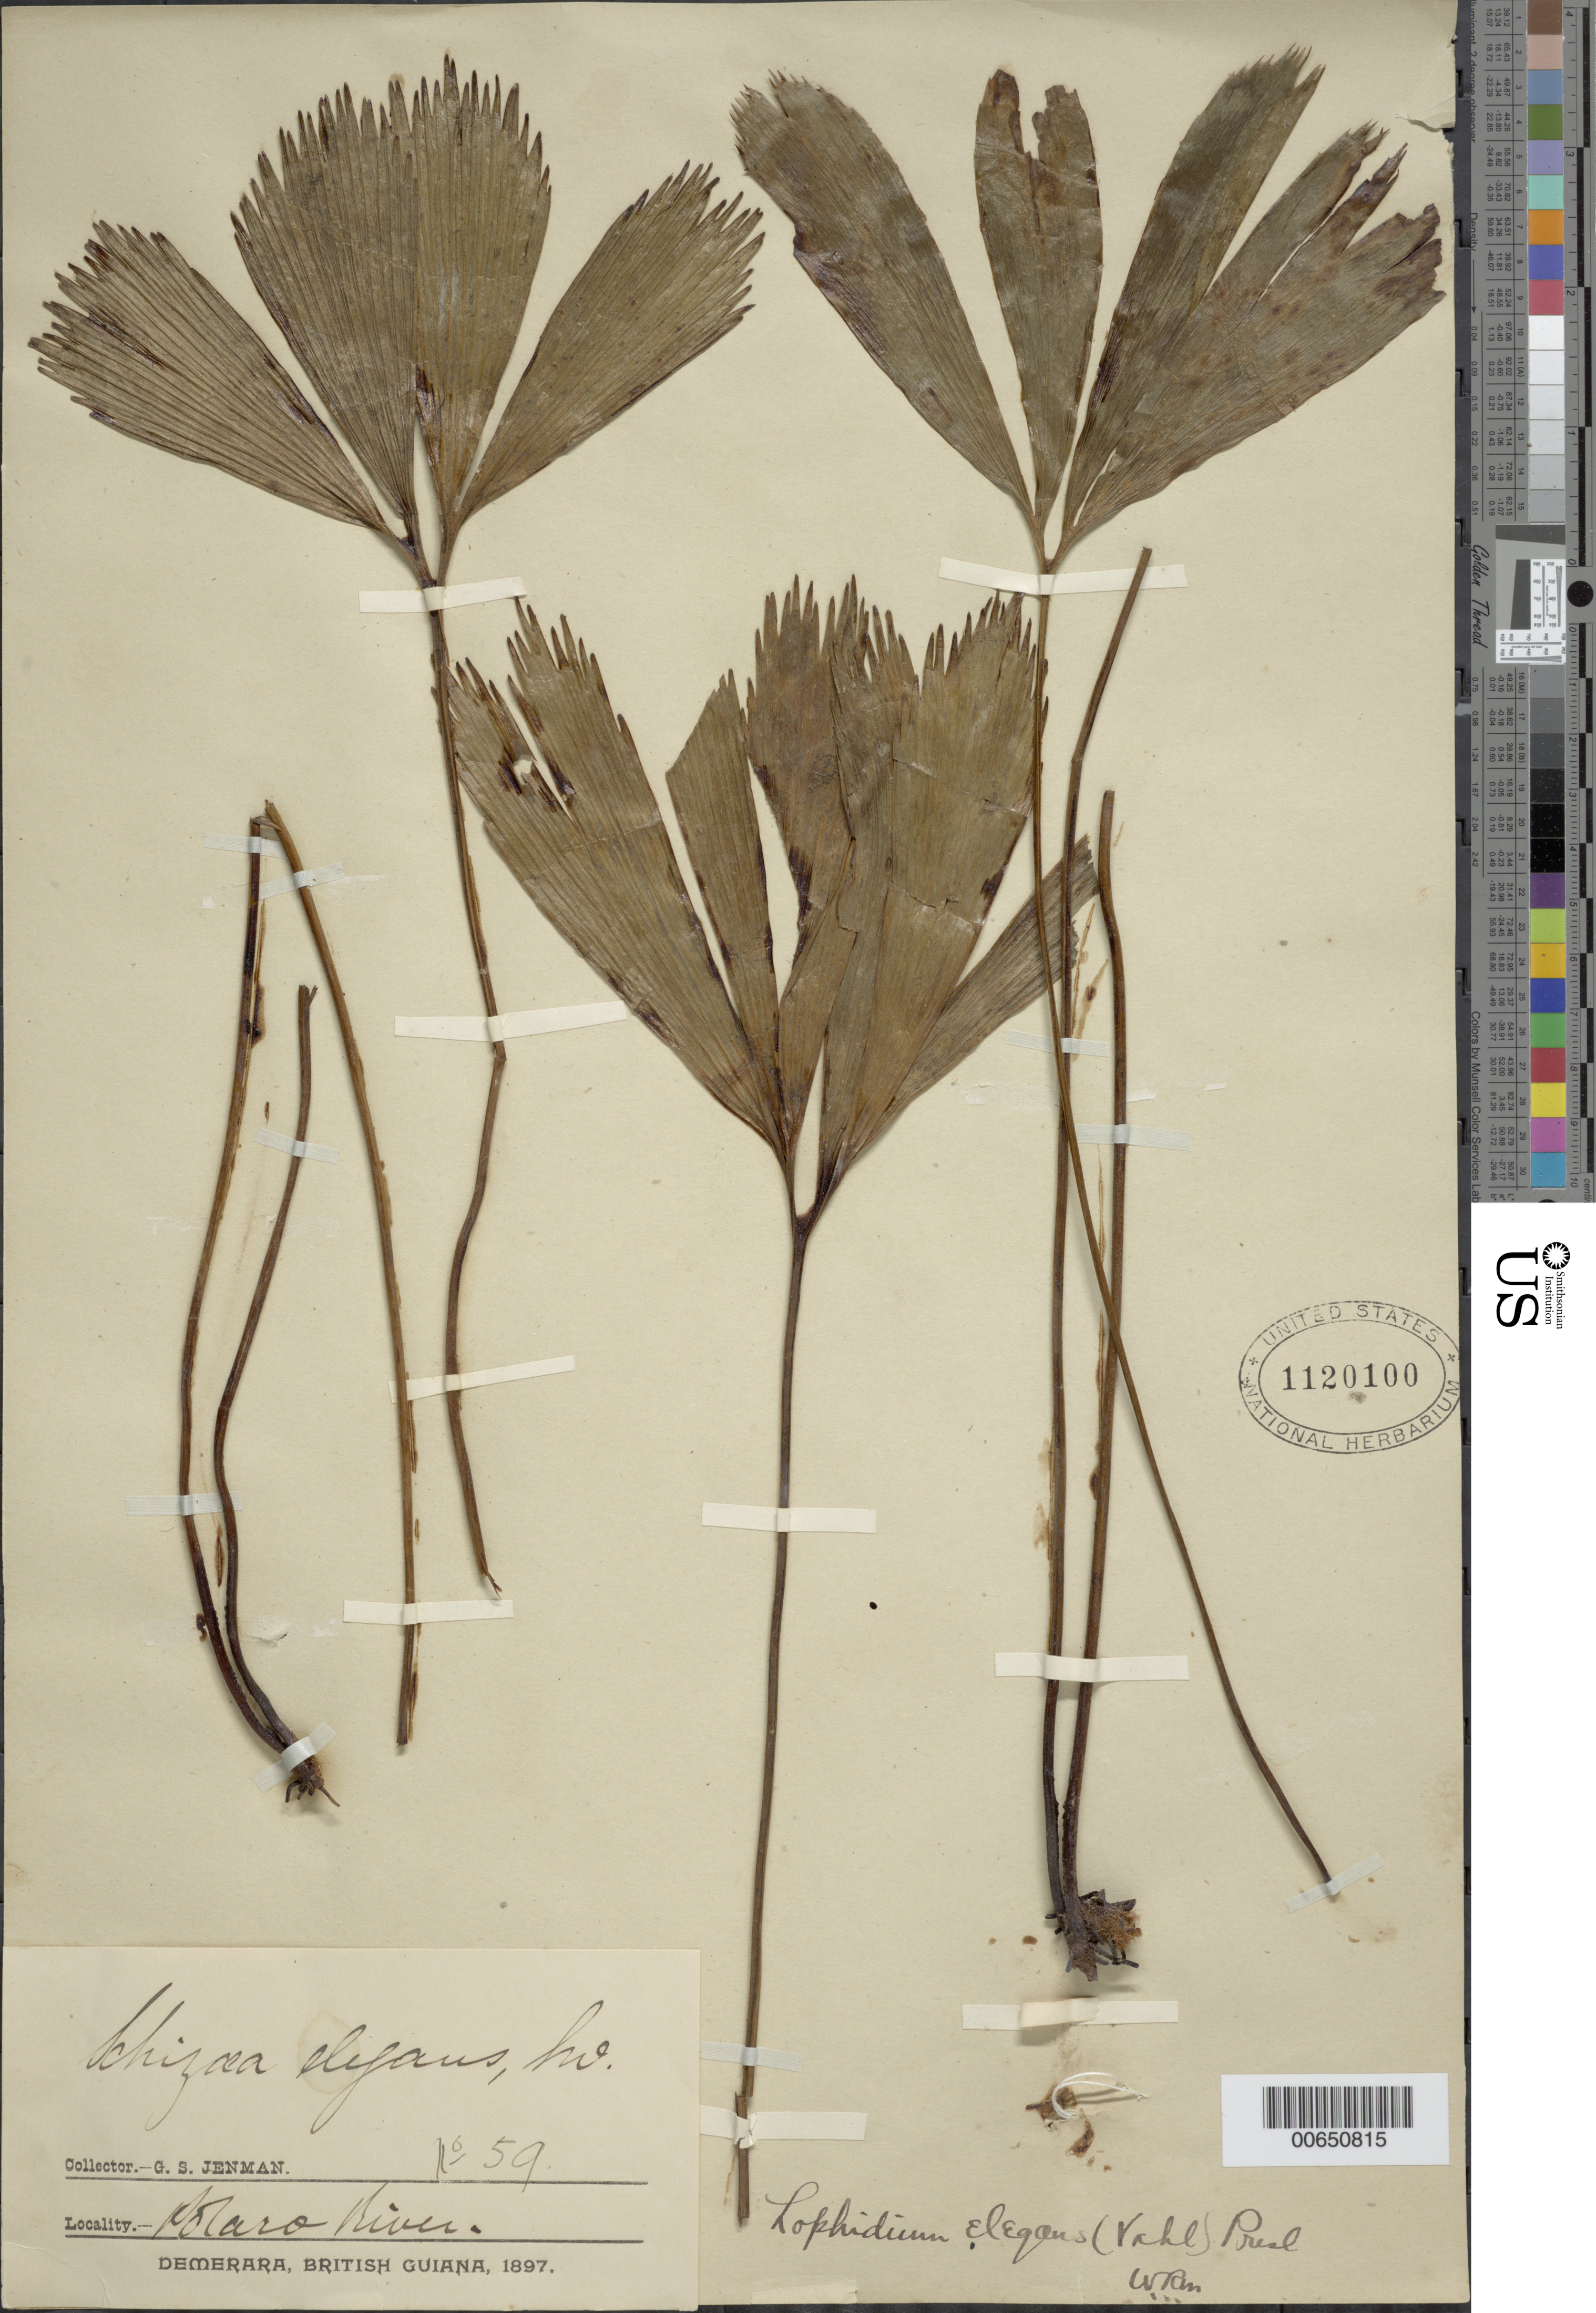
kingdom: Plantae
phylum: Tracheophyta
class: Polypodiopsida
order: Schizaeales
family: Schizaeaceae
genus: Schizaea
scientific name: Schizaea elegans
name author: (Vahl) Sw.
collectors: G. S. Jenman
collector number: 59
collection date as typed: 1897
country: Guyana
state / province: Potaro-Siparuni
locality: Potaro River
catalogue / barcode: US 1120100